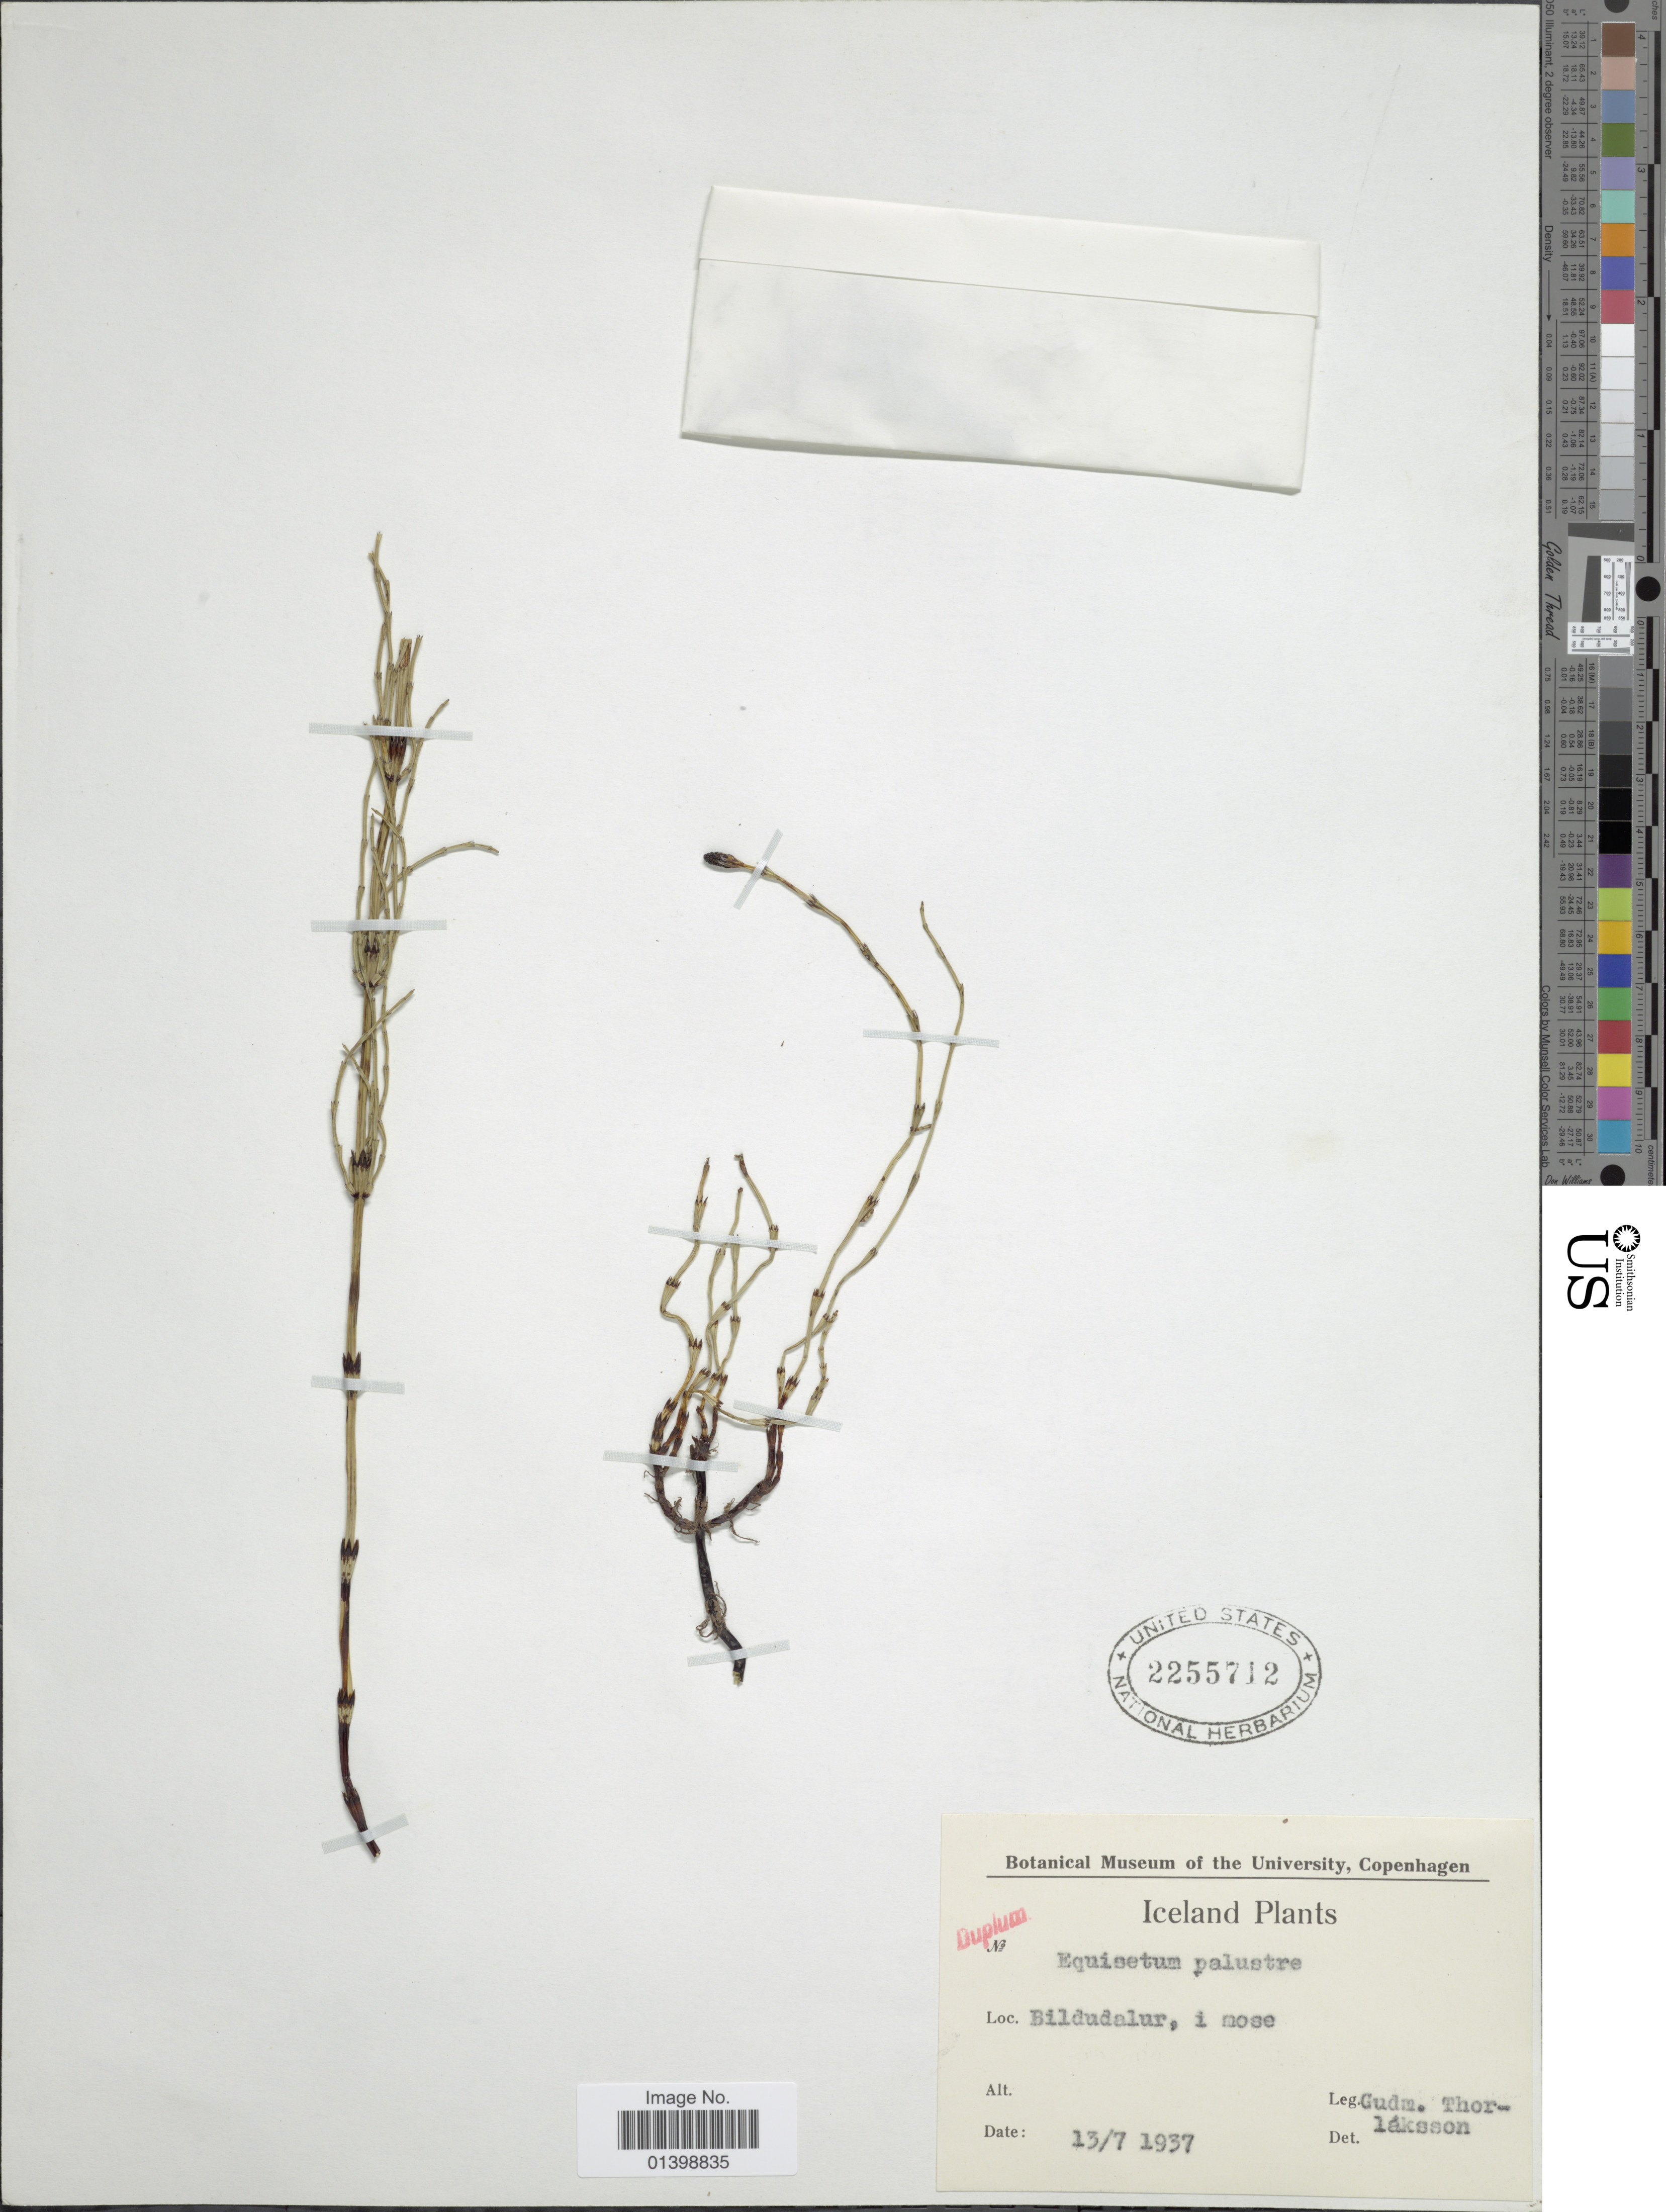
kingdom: Plantae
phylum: Tracheophyta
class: Polypodiopsida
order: Equisetales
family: Equisetaceae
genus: Equisetum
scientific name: Equisetum palustre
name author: L.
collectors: G. Thorlaksson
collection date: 1937-07-13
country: Iceland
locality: Bildudalur, i nose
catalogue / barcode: US 2255712